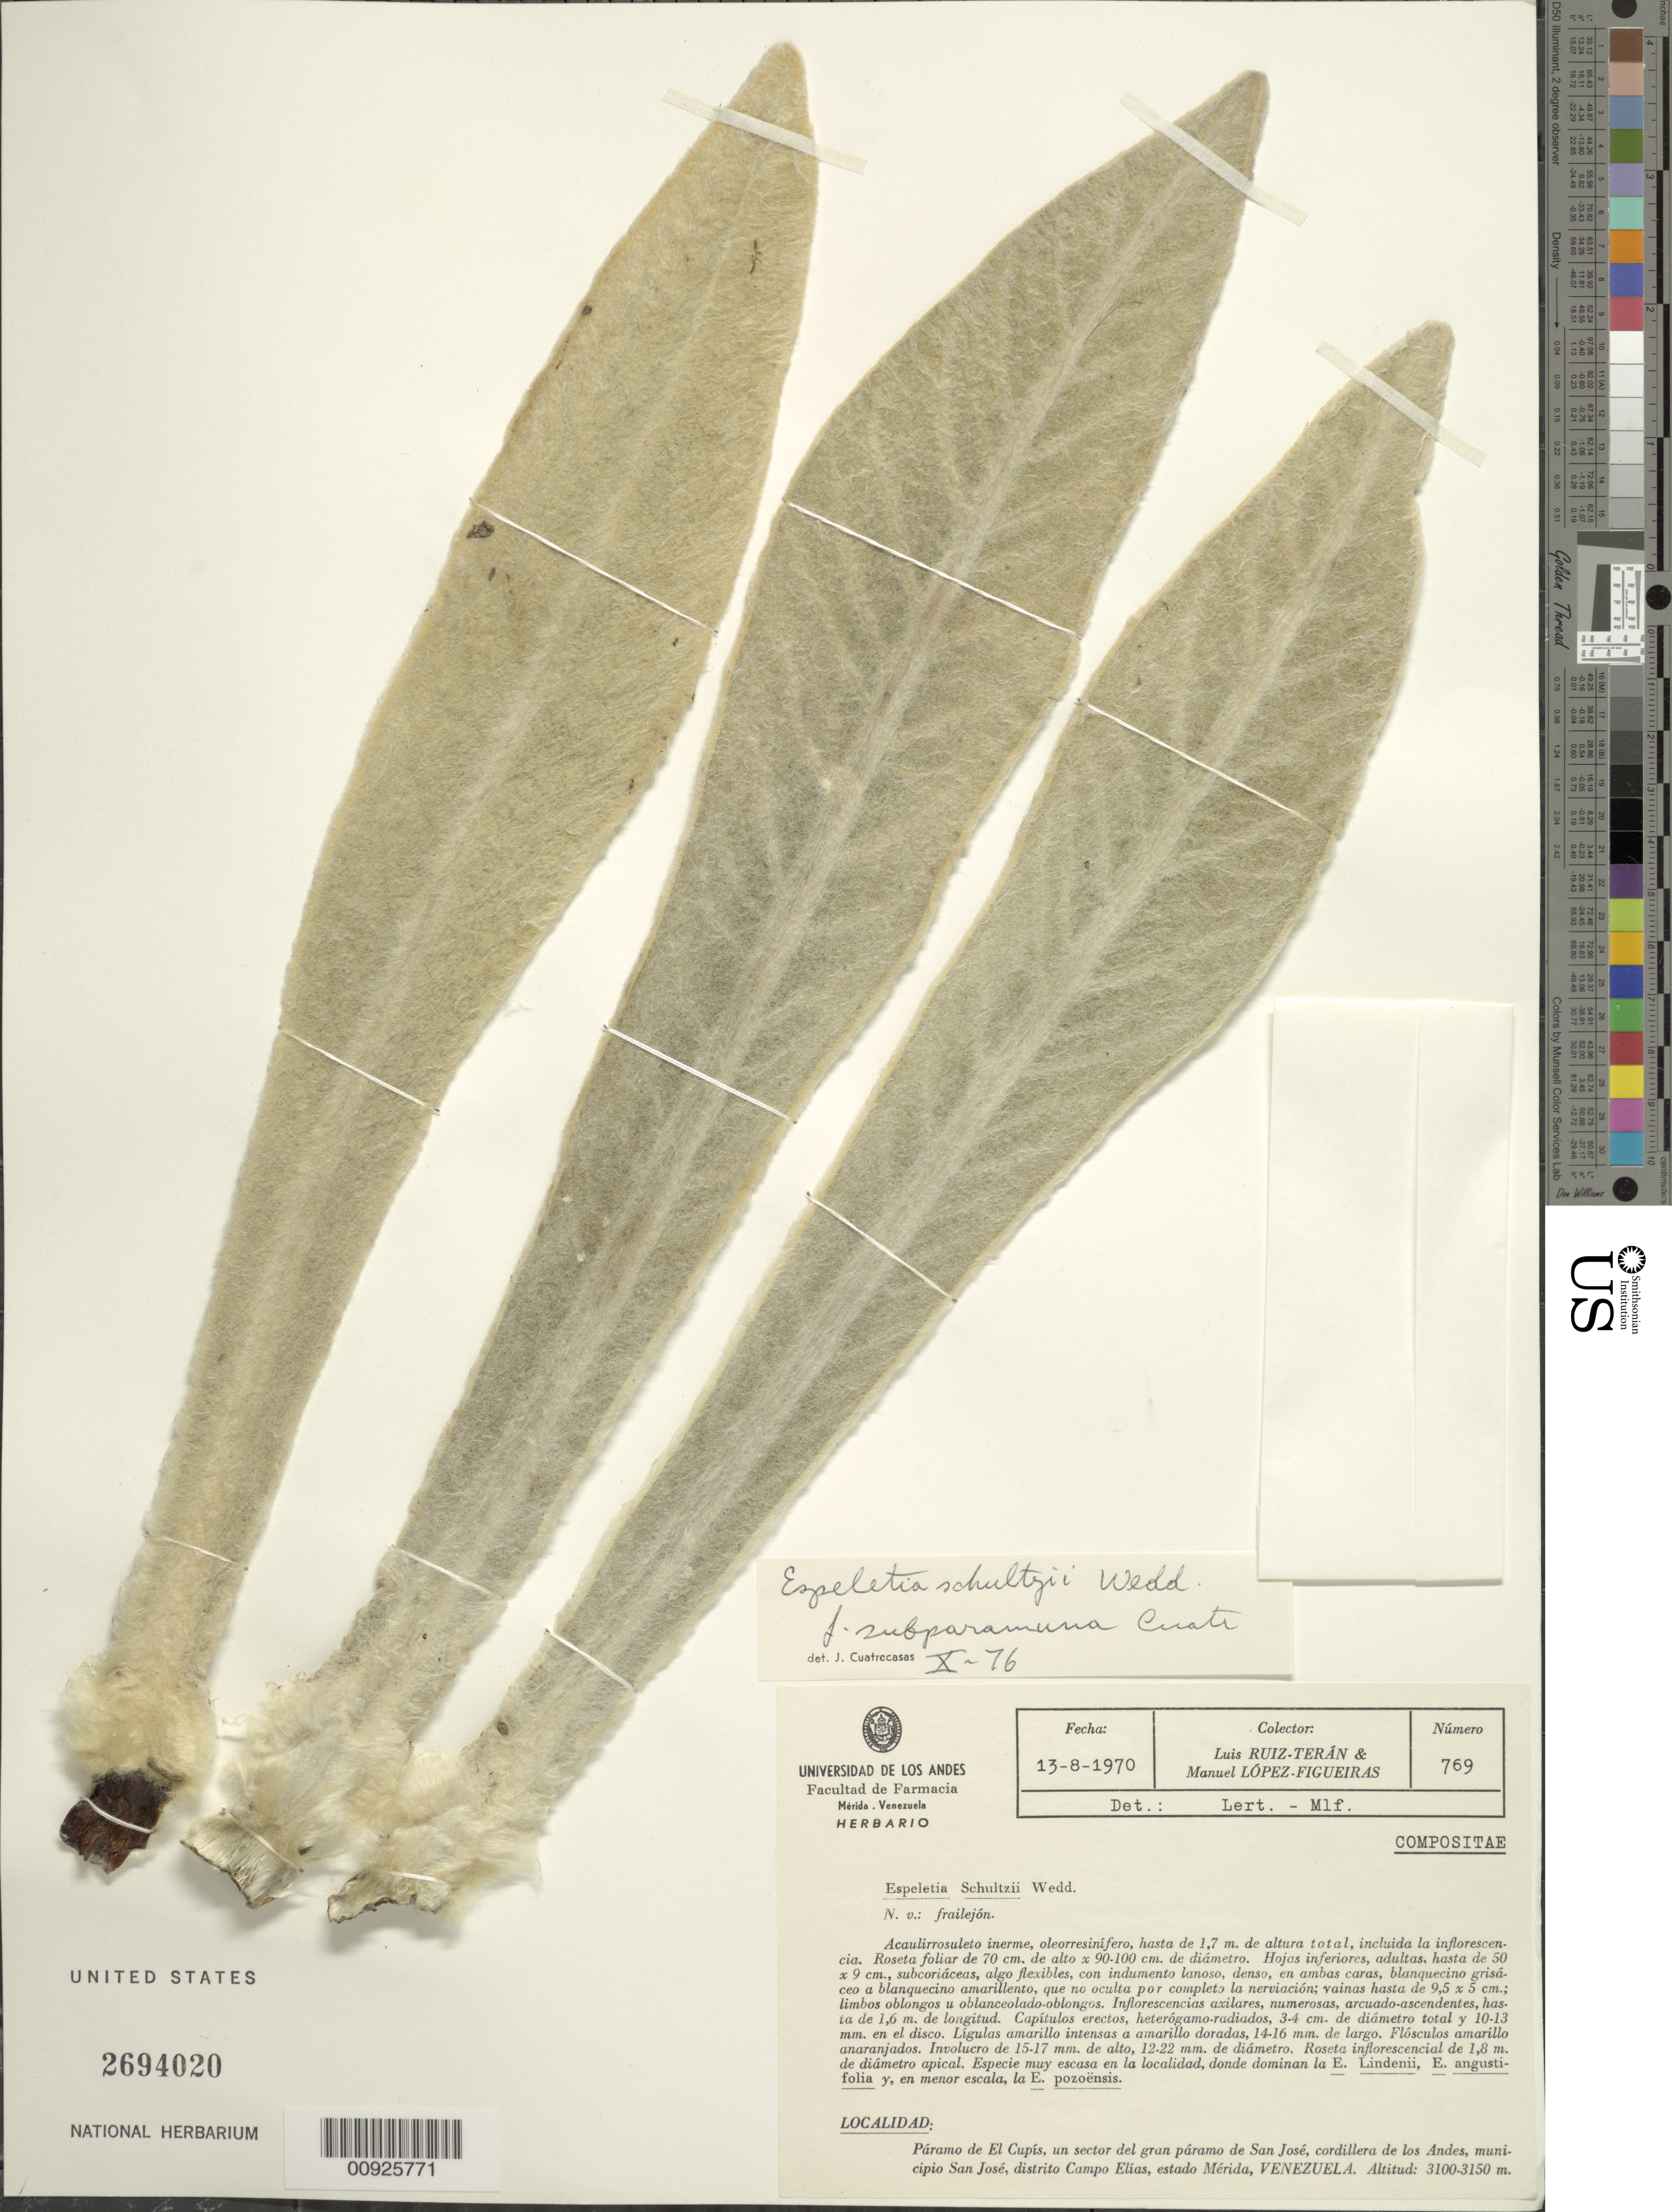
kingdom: Plantae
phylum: Tracheophyta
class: Magnoliopsida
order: Asterales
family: Asteraceae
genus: Espeletia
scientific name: Espeletia schultzii var. subparamuna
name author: Cuatrec.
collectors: L. E. Ruíz-Terán & M. López Figueiras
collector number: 769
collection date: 1970-08-13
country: Venezuela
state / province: Mérida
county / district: Campo Elías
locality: Páramo del Cupís. Páramo de el Cupís, un sector del gran Páramo de San José, cordillera de los Andes, Municipio de San José.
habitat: Especie muy escasa en la localidad, donde dominan la E. lindenii, E. angustifolia y, en menor escala, la E. pozoensis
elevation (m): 3100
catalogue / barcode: US 2694020